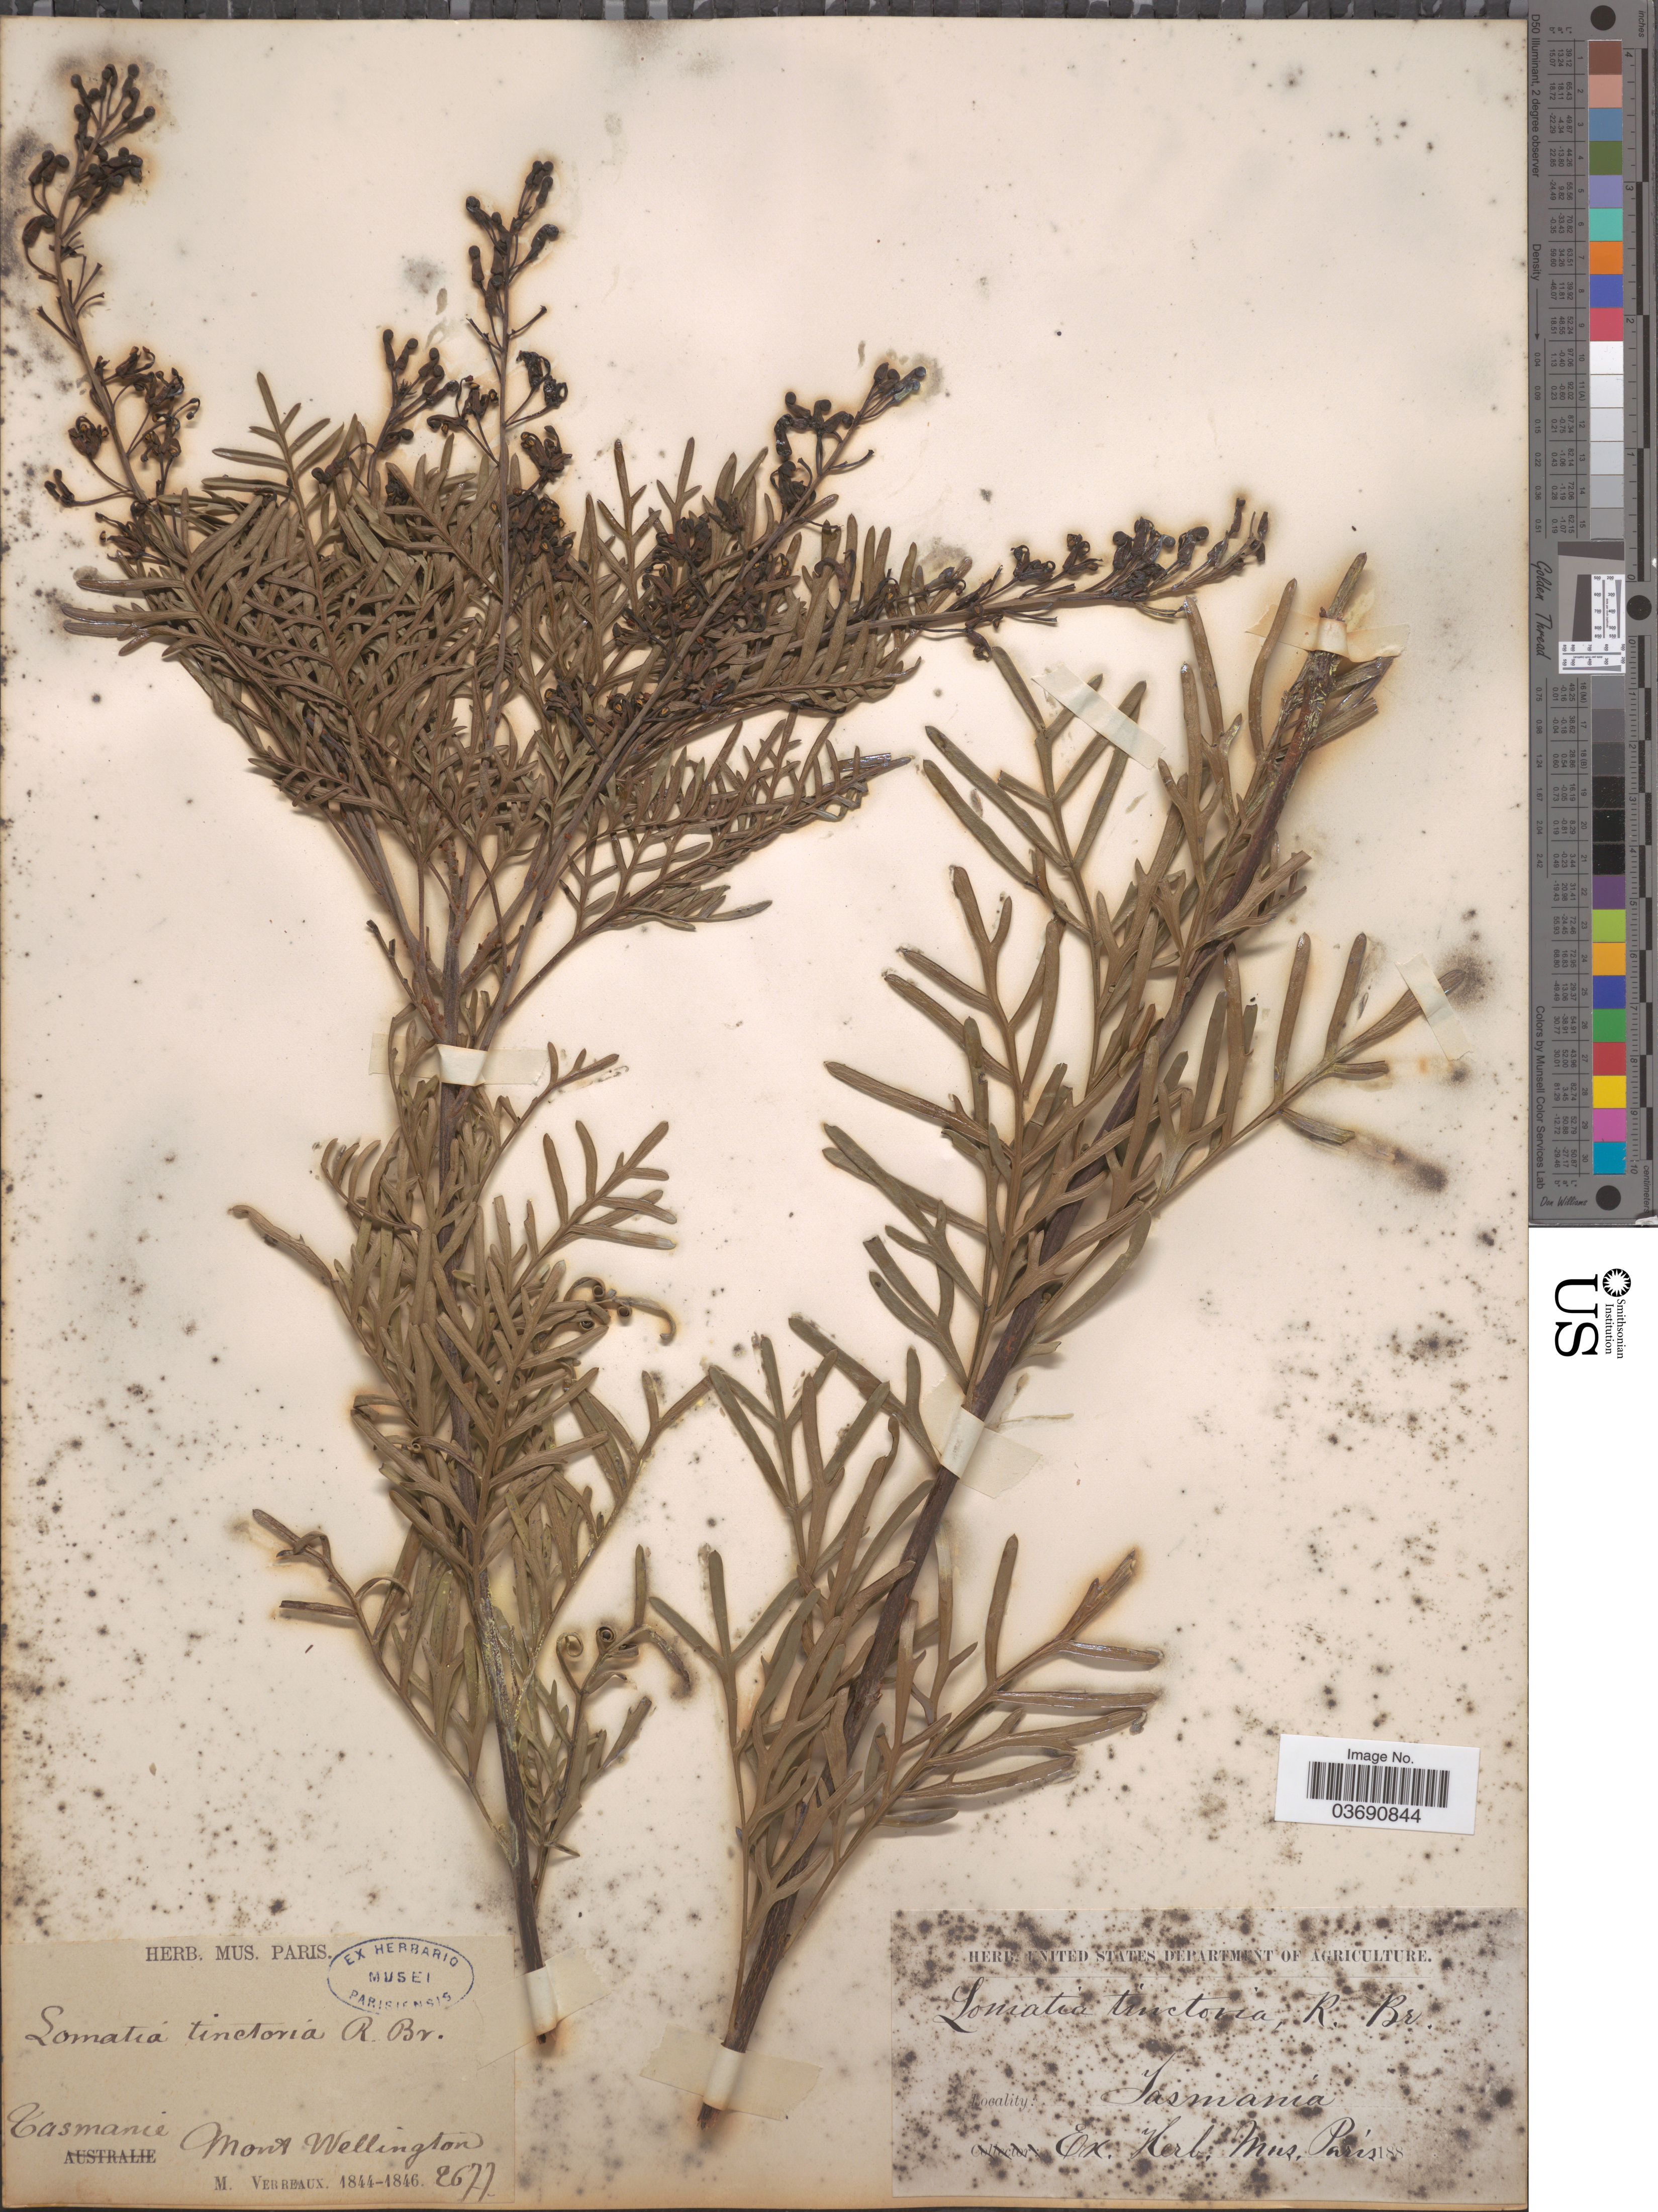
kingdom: Plantae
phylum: Tracheophyta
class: Magnoliopsida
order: Proteales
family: Proteaceae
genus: Lomatia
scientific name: Lomatia tinctoria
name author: R. Br.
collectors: M. Verreaux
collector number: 2677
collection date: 1844/1846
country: Australia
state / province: Tasmania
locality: Tasmanie. Mont Wellington.